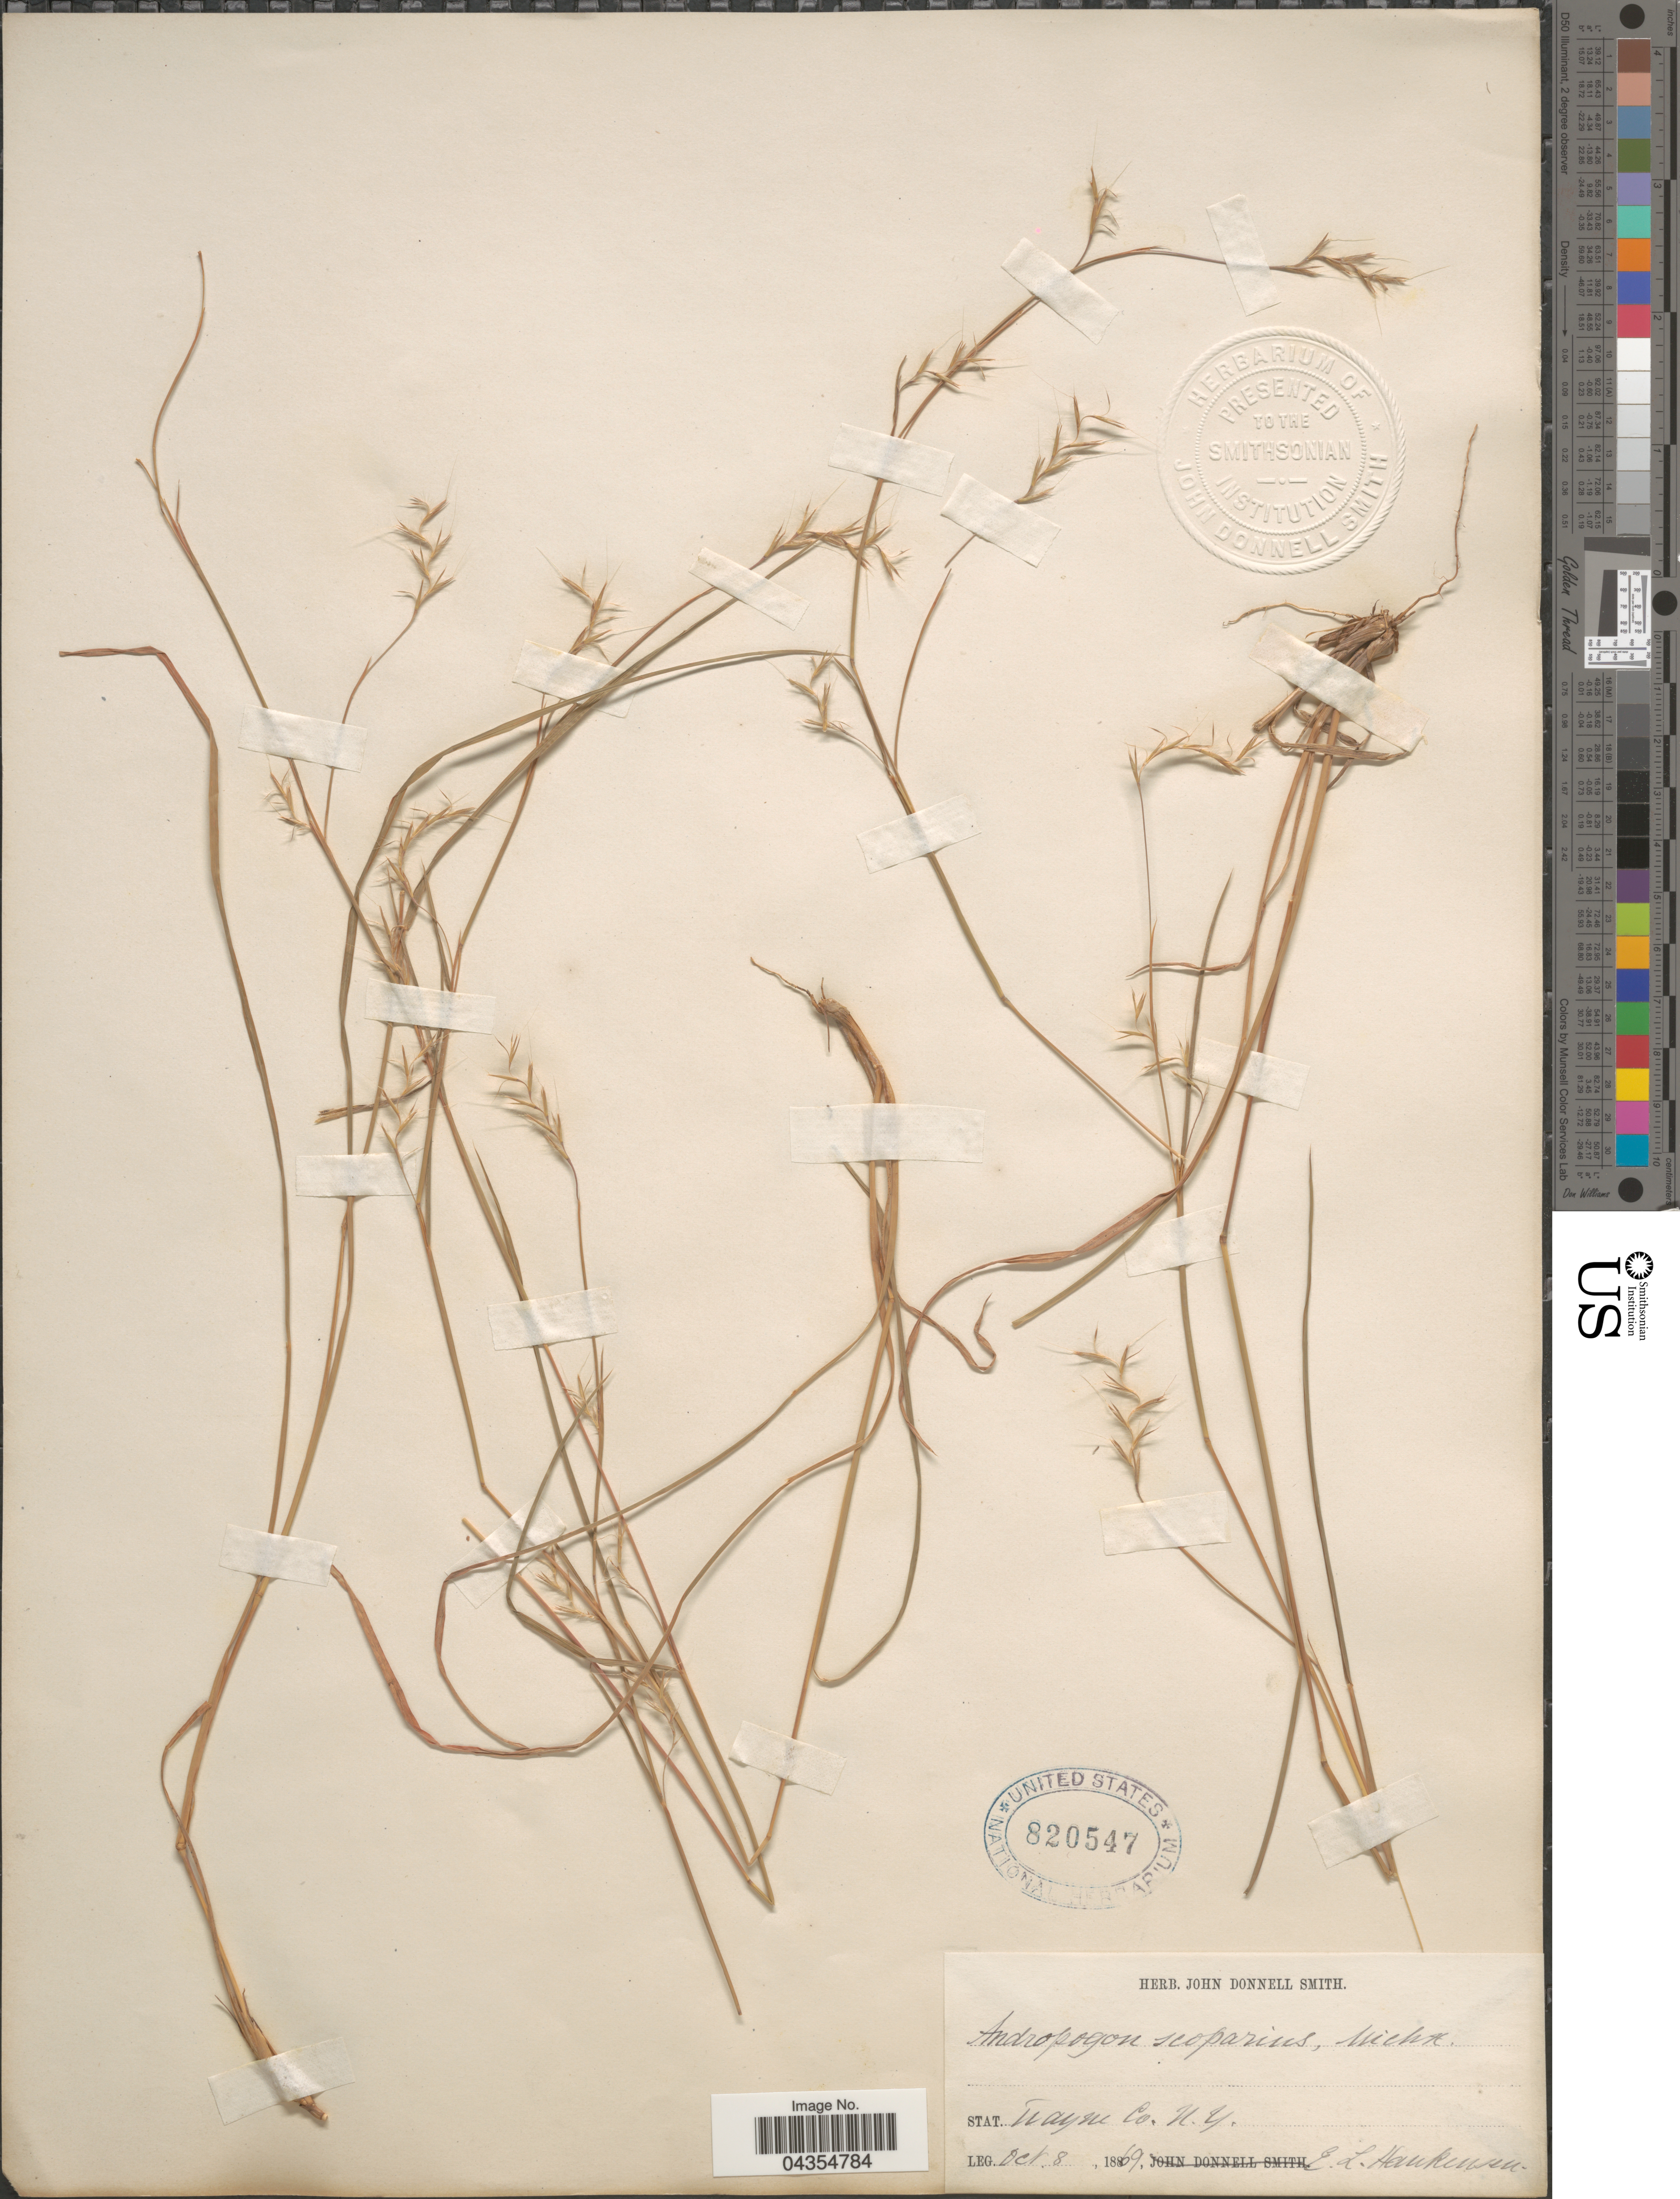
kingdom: Plantae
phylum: Tracheophyta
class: Liliopsida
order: Poales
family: Poaceae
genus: Schizachyrium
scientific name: Schizachyrium sanguineum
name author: (Retz.) Alston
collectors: E. Hankenson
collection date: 1869-10-08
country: United States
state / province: New York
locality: Wayne.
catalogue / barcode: US 820547